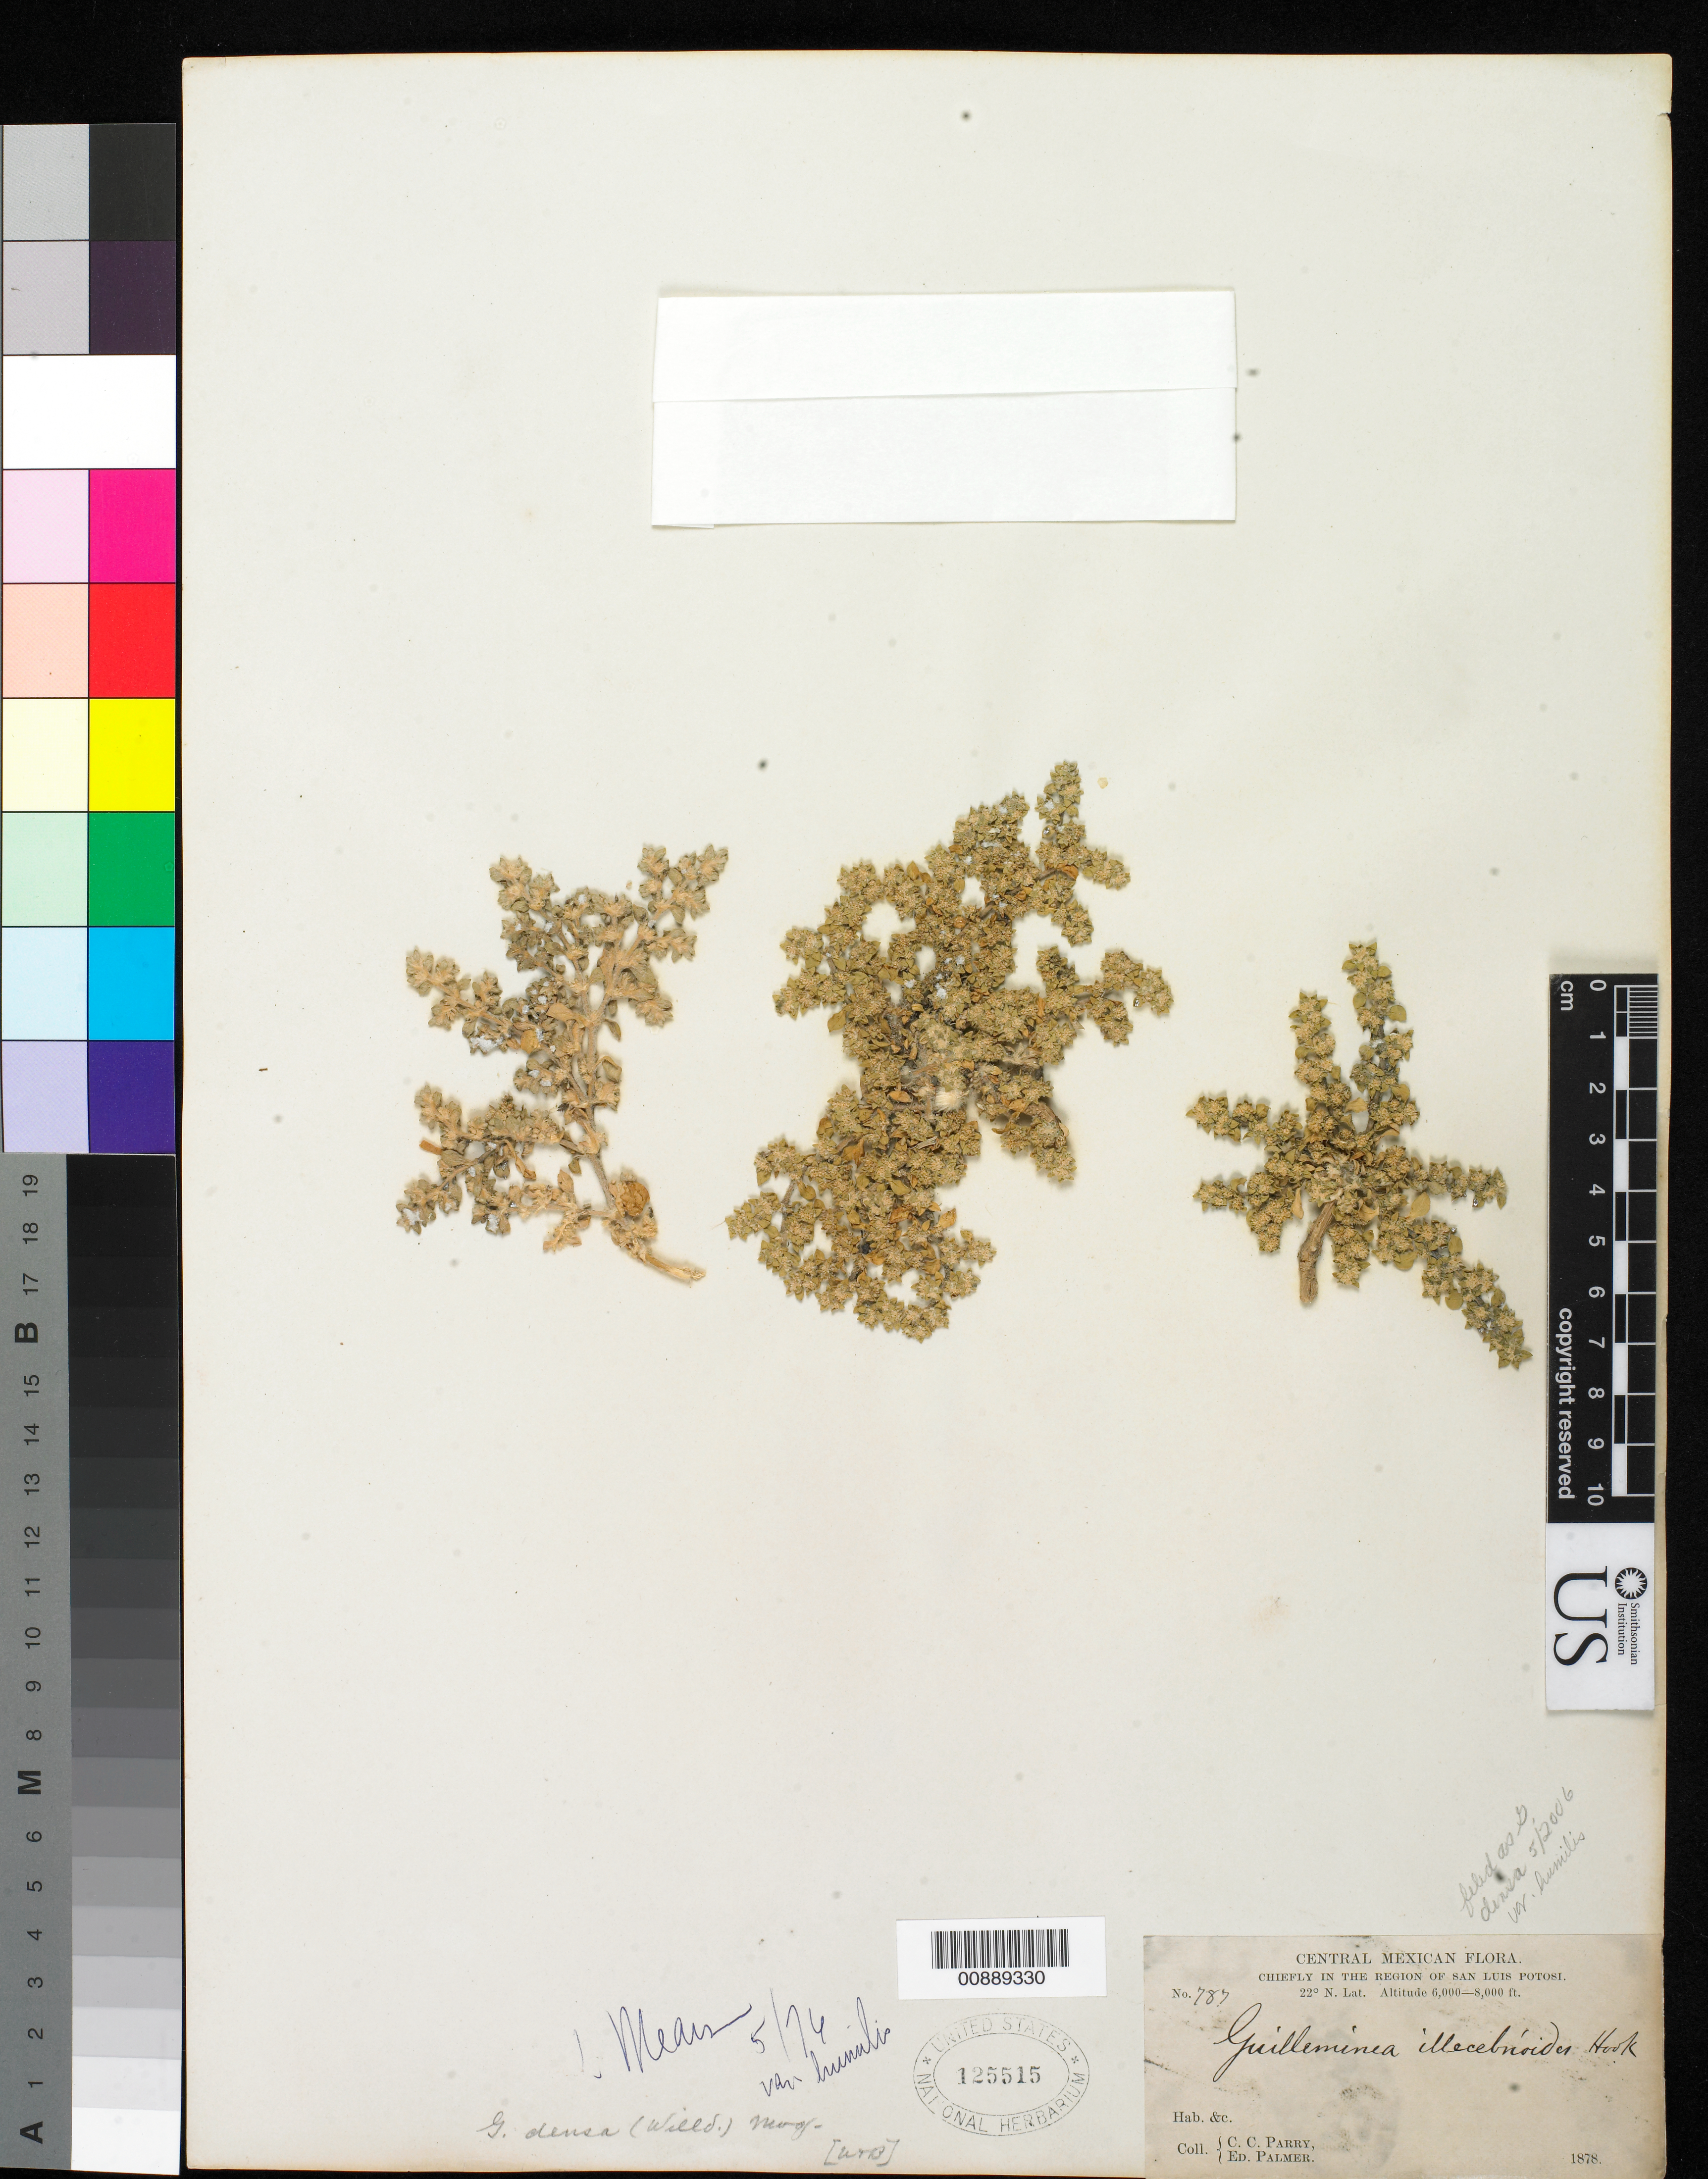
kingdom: Plantae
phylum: Tracheophyta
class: Magnoliopsida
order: Caryophyllales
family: Amaranthaceae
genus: Guilleminea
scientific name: Guilleminea densa var. humilis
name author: Mears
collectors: C. C. Parry & E. Palmer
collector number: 787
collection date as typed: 1878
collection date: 1878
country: Mexico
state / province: San Luis Potosí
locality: Chiefly in the region of San Luis Potosí.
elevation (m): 1829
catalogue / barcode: US 125515